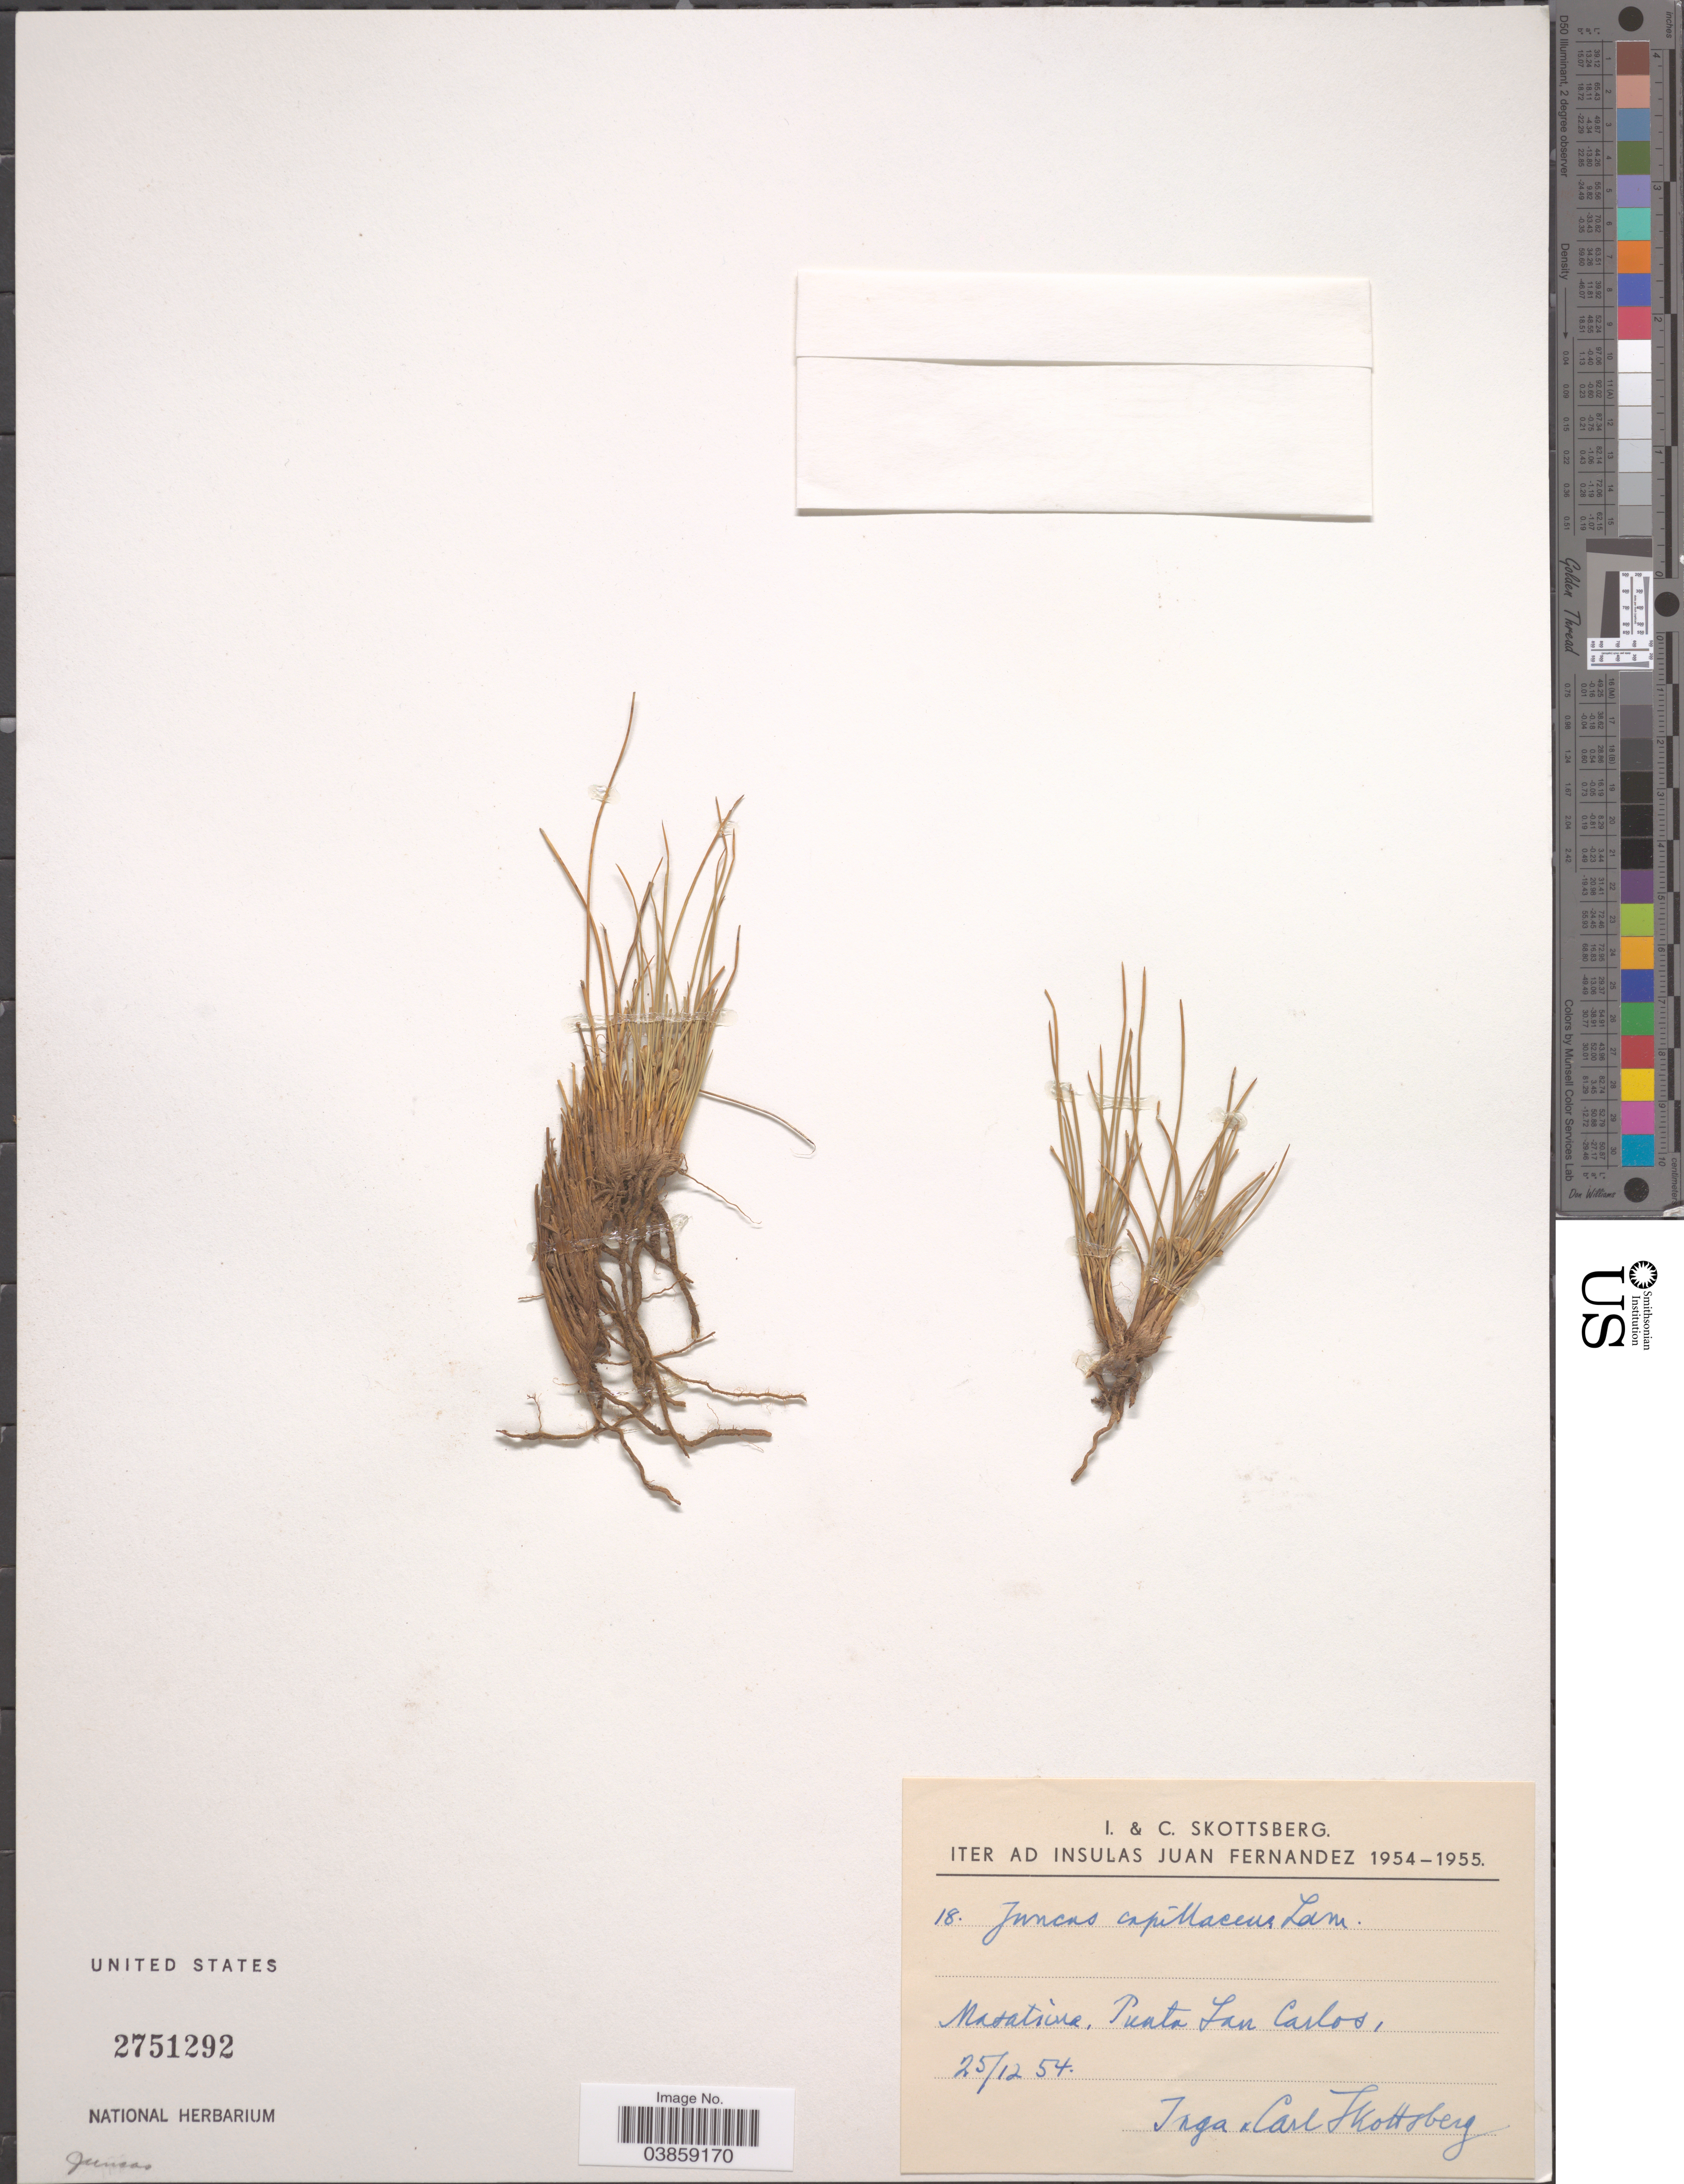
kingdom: Plantae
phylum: Tracheophyta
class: Liliopsida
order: Poales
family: Juncaceae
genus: Juncus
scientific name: Juncus capillaceus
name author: Lam.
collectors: I. Skottsberg & C. Skottsberg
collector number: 18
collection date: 1954-12-25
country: Chile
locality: Iter ad Insulas Juan Fernandez [unsure placement] Masatierra, Picata San Carlos.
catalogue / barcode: US 2751292